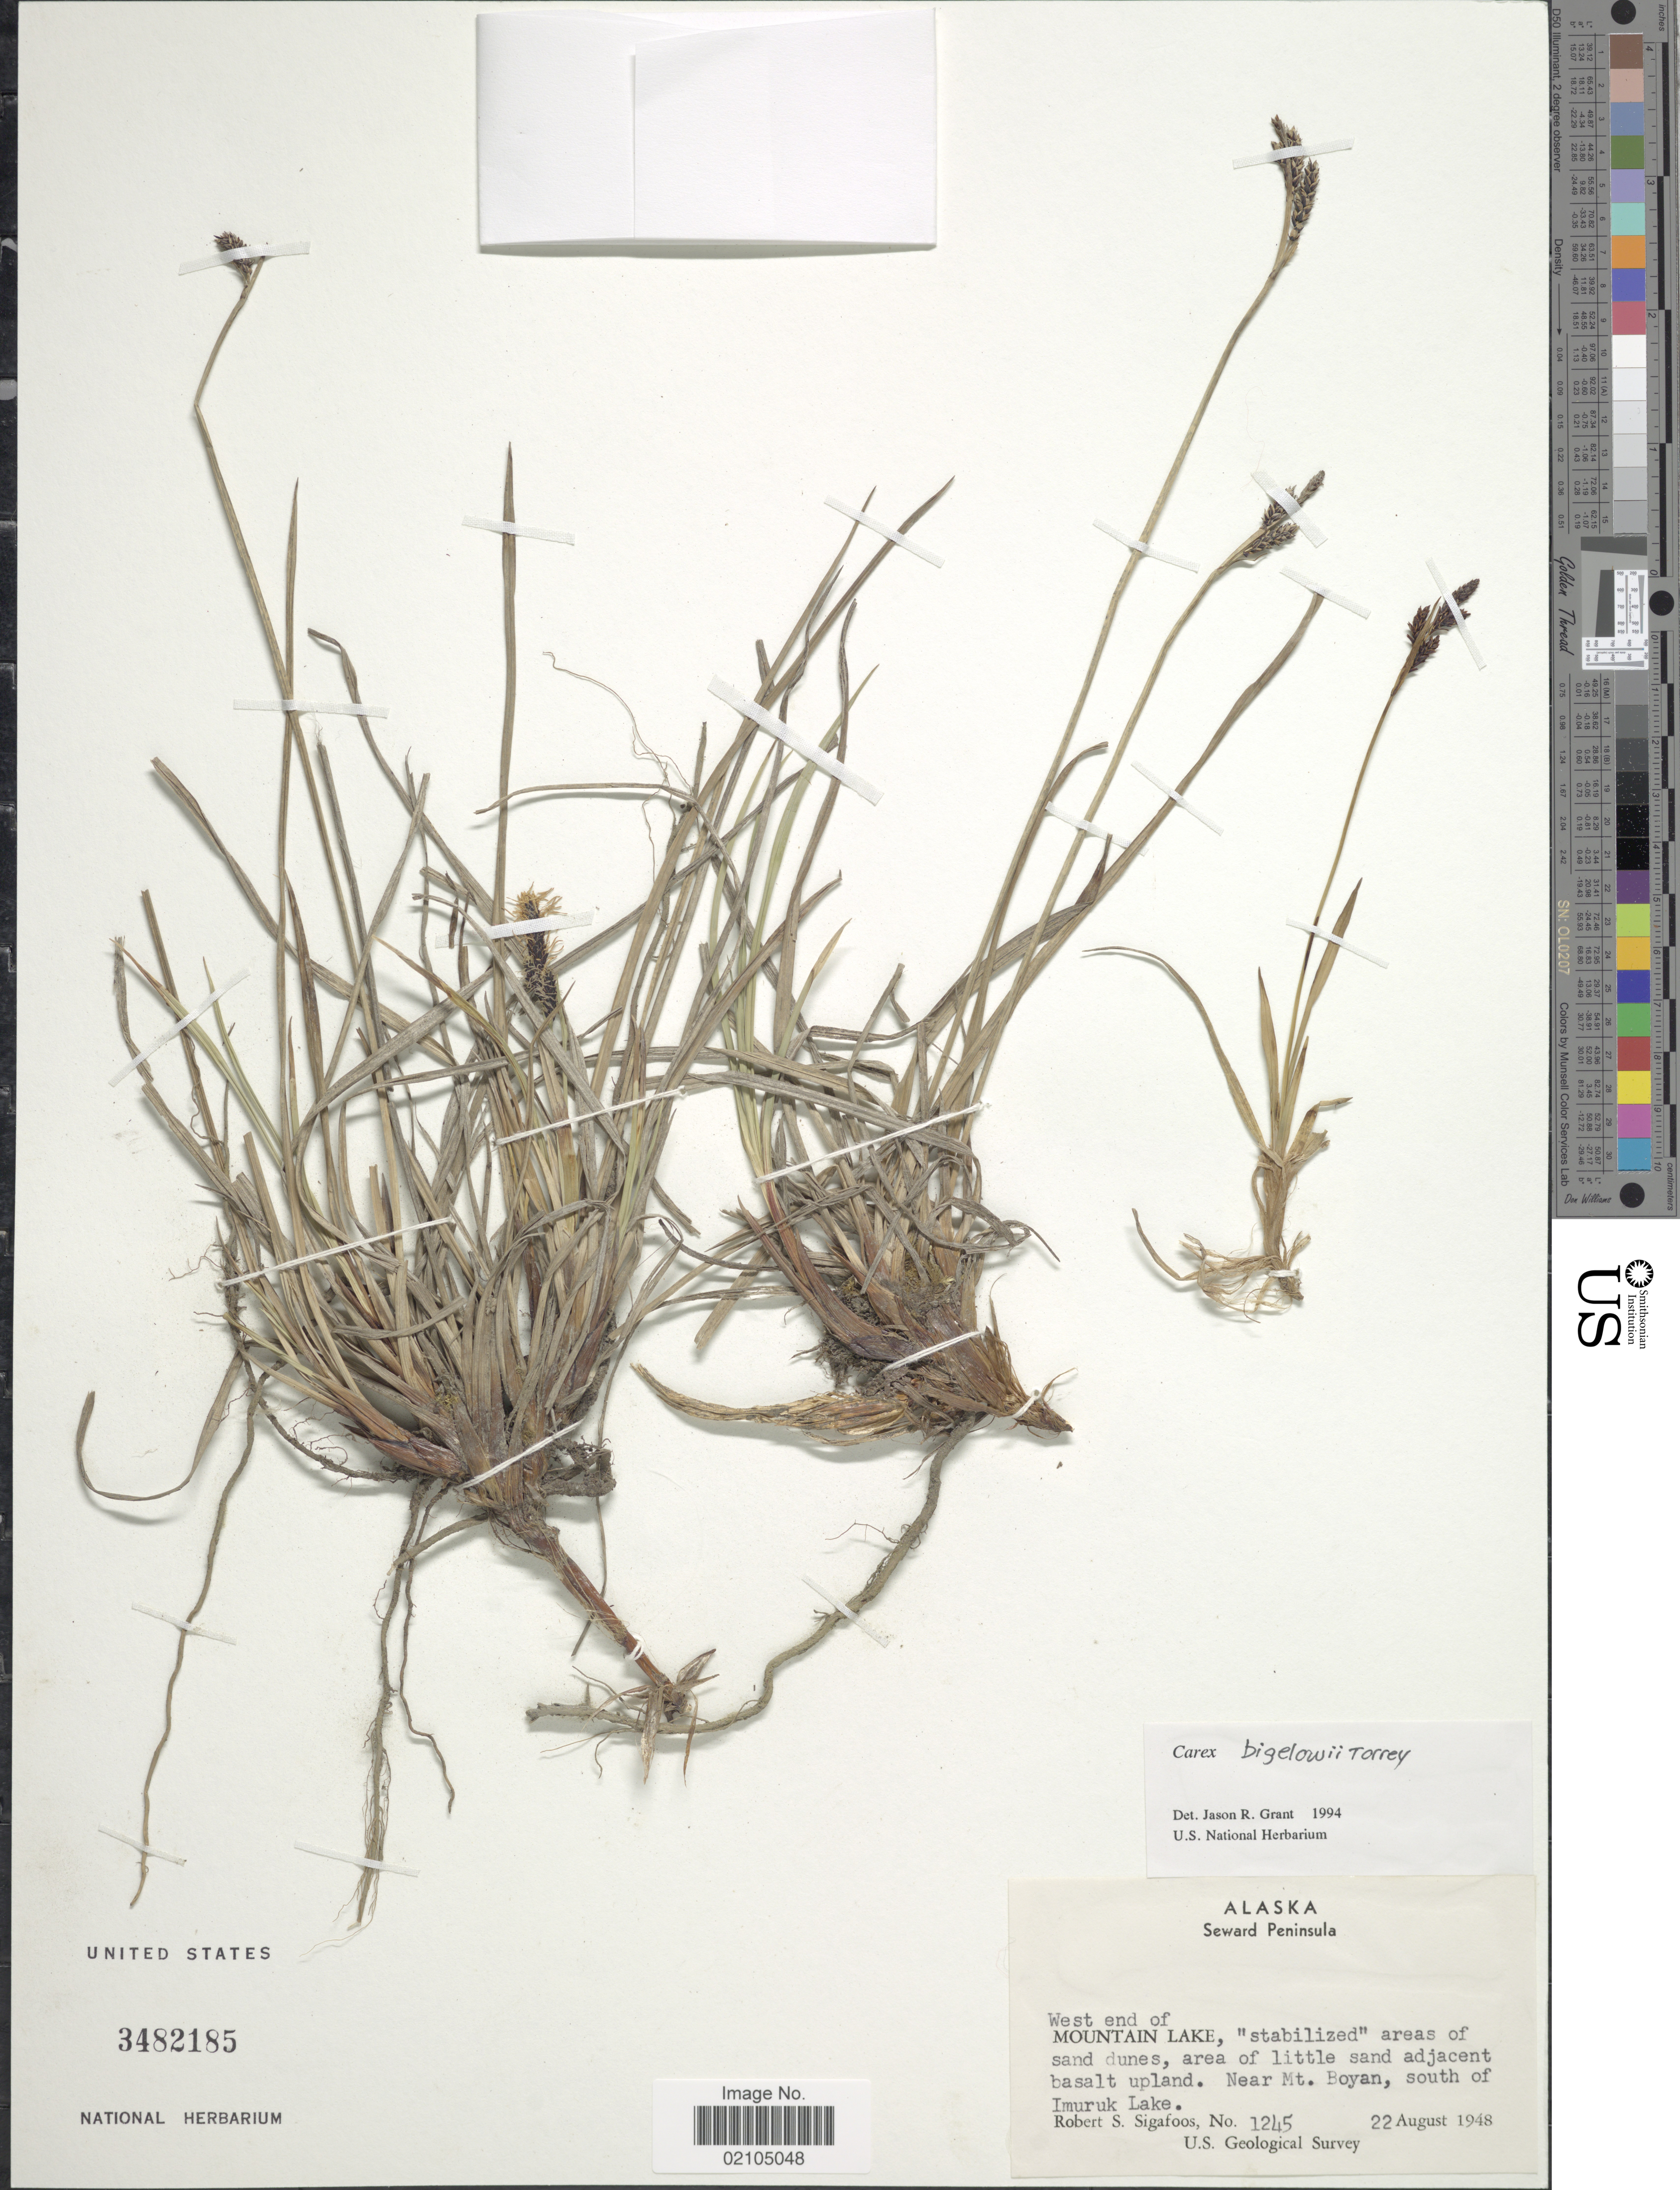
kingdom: Plantae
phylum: Tracheophyta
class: Liliopsida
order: Poales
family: Cyperaceae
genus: Carex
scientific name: Carex bigelowii subsp. lugens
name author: (Holm) T.V. Egorova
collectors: R. Sigafoos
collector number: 1245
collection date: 1948-08-22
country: United States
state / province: Alaska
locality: Seward Peninsula. West end of Mountain Lake, near Mt. Boyan, south of Imuruk Lake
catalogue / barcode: US 3482185